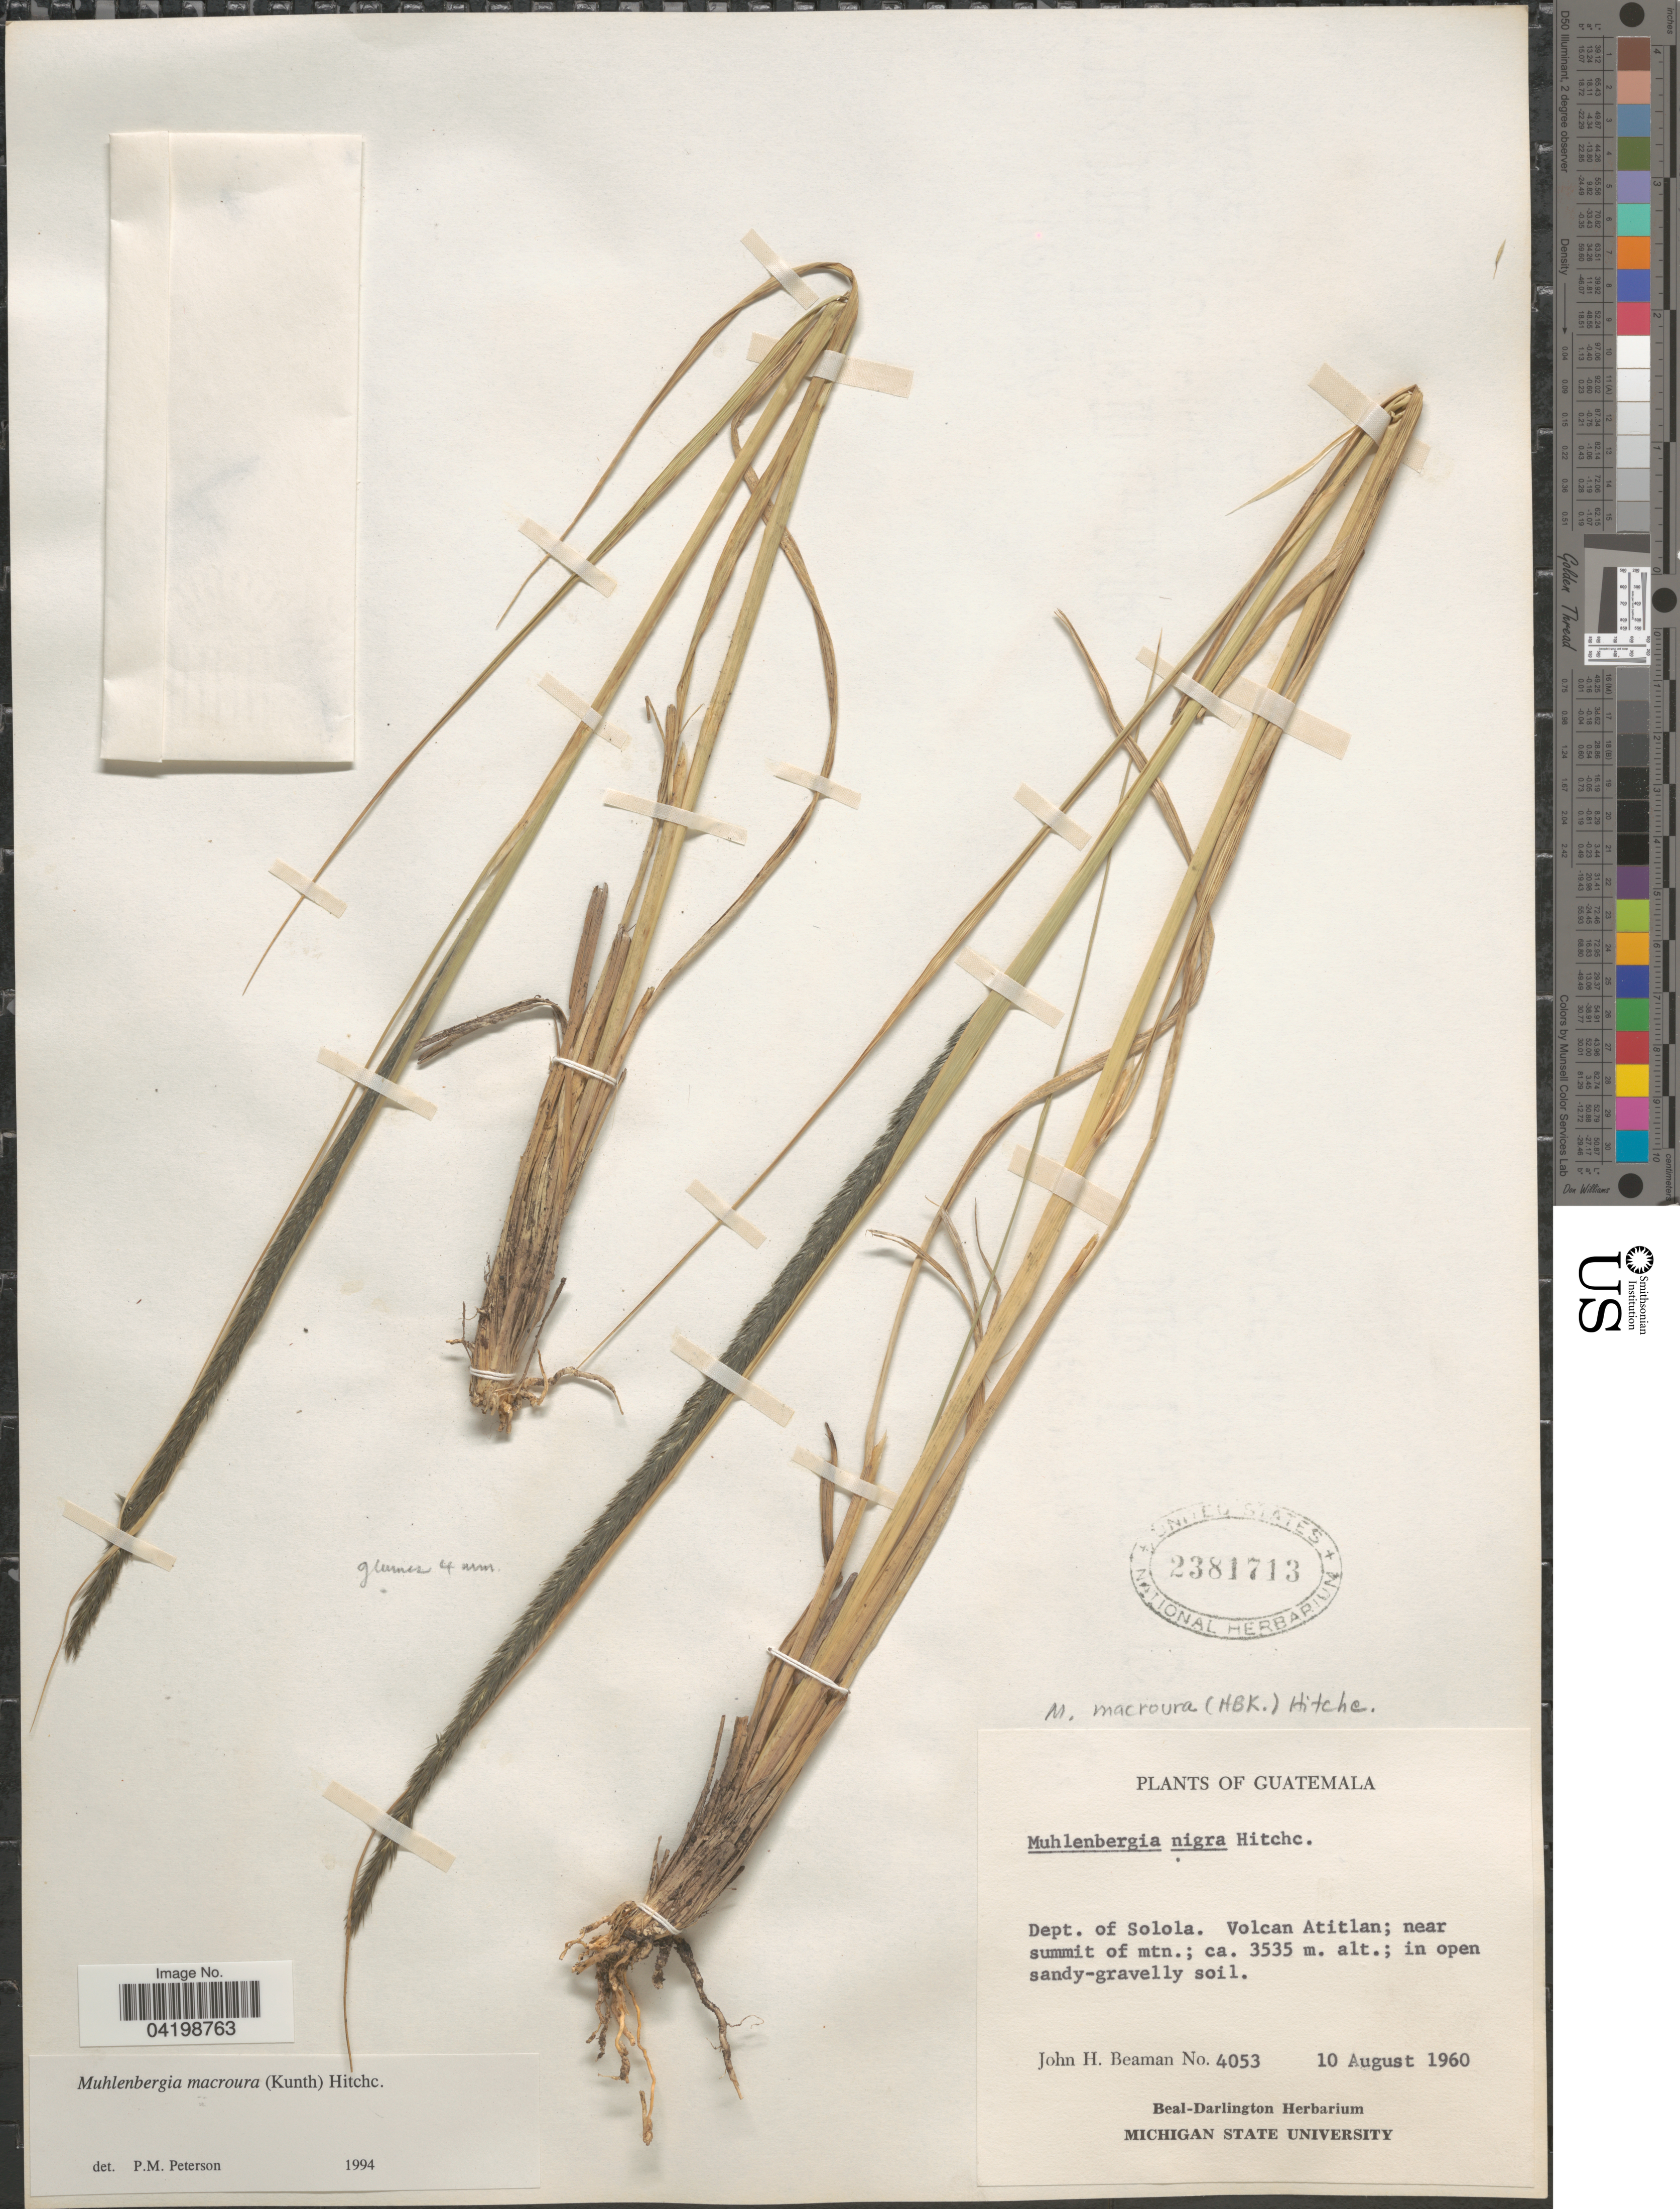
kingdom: Plantae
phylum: Tracheophyta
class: Liliopsida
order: Poales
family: Poaceae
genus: Muhlenbergia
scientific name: Muhlenbergia macroura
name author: (Kunth) Hitchc.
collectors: J. H. Beaman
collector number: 4053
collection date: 1960-08-10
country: Guatemala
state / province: Solola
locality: Dept. of Solola. Volcan Atitlan; near summit of mtn.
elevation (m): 3535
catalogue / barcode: US 2381713